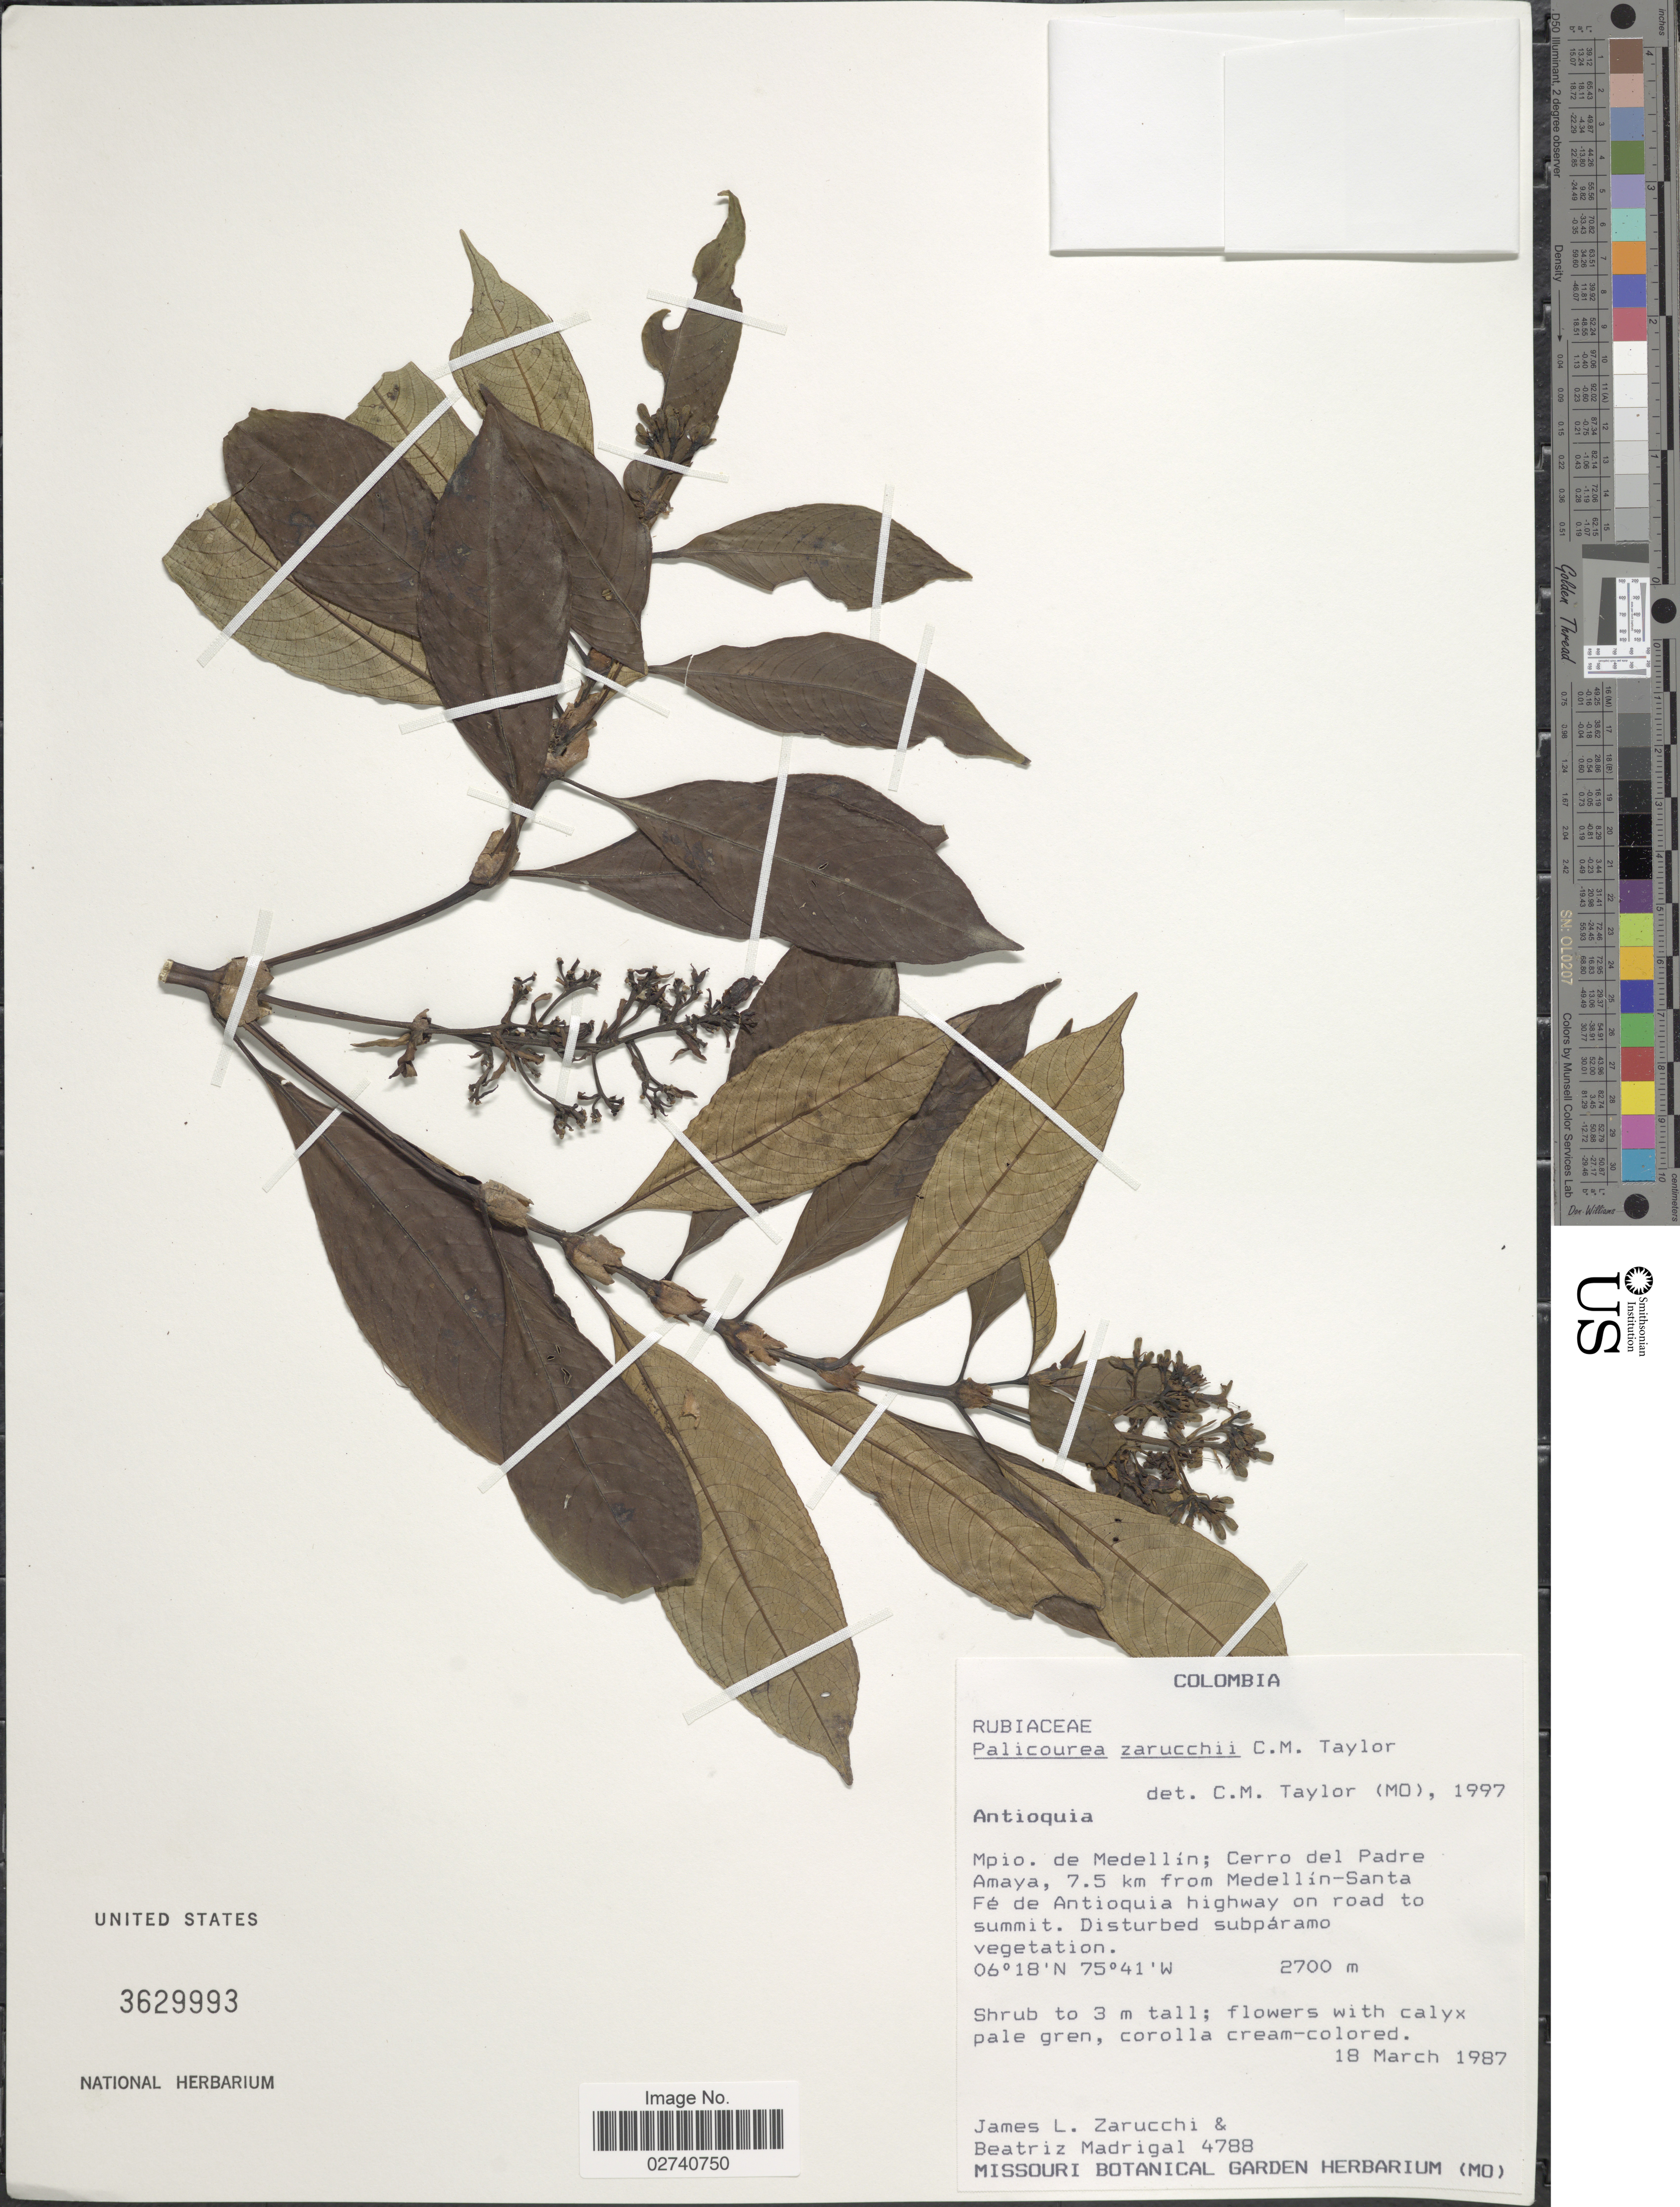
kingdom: Plantae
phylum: Tracheophyta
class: Magnoliopsida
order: Gentianales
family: Rubiaceae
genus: Palicourea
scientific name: Palicourea zarucchii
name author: C.M. Taylor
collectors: J. L. Zarucchi & B. E. Madrigal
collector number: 2788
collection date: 1987-03-18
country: Colombia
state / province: Antioquia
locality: Mpio. de Medellin. Cerro del Padre Amaya, 7.5 km from Medellin-Santa Fe de Antioquia highway on road to summit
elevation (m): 2700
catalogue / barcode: US 3629993